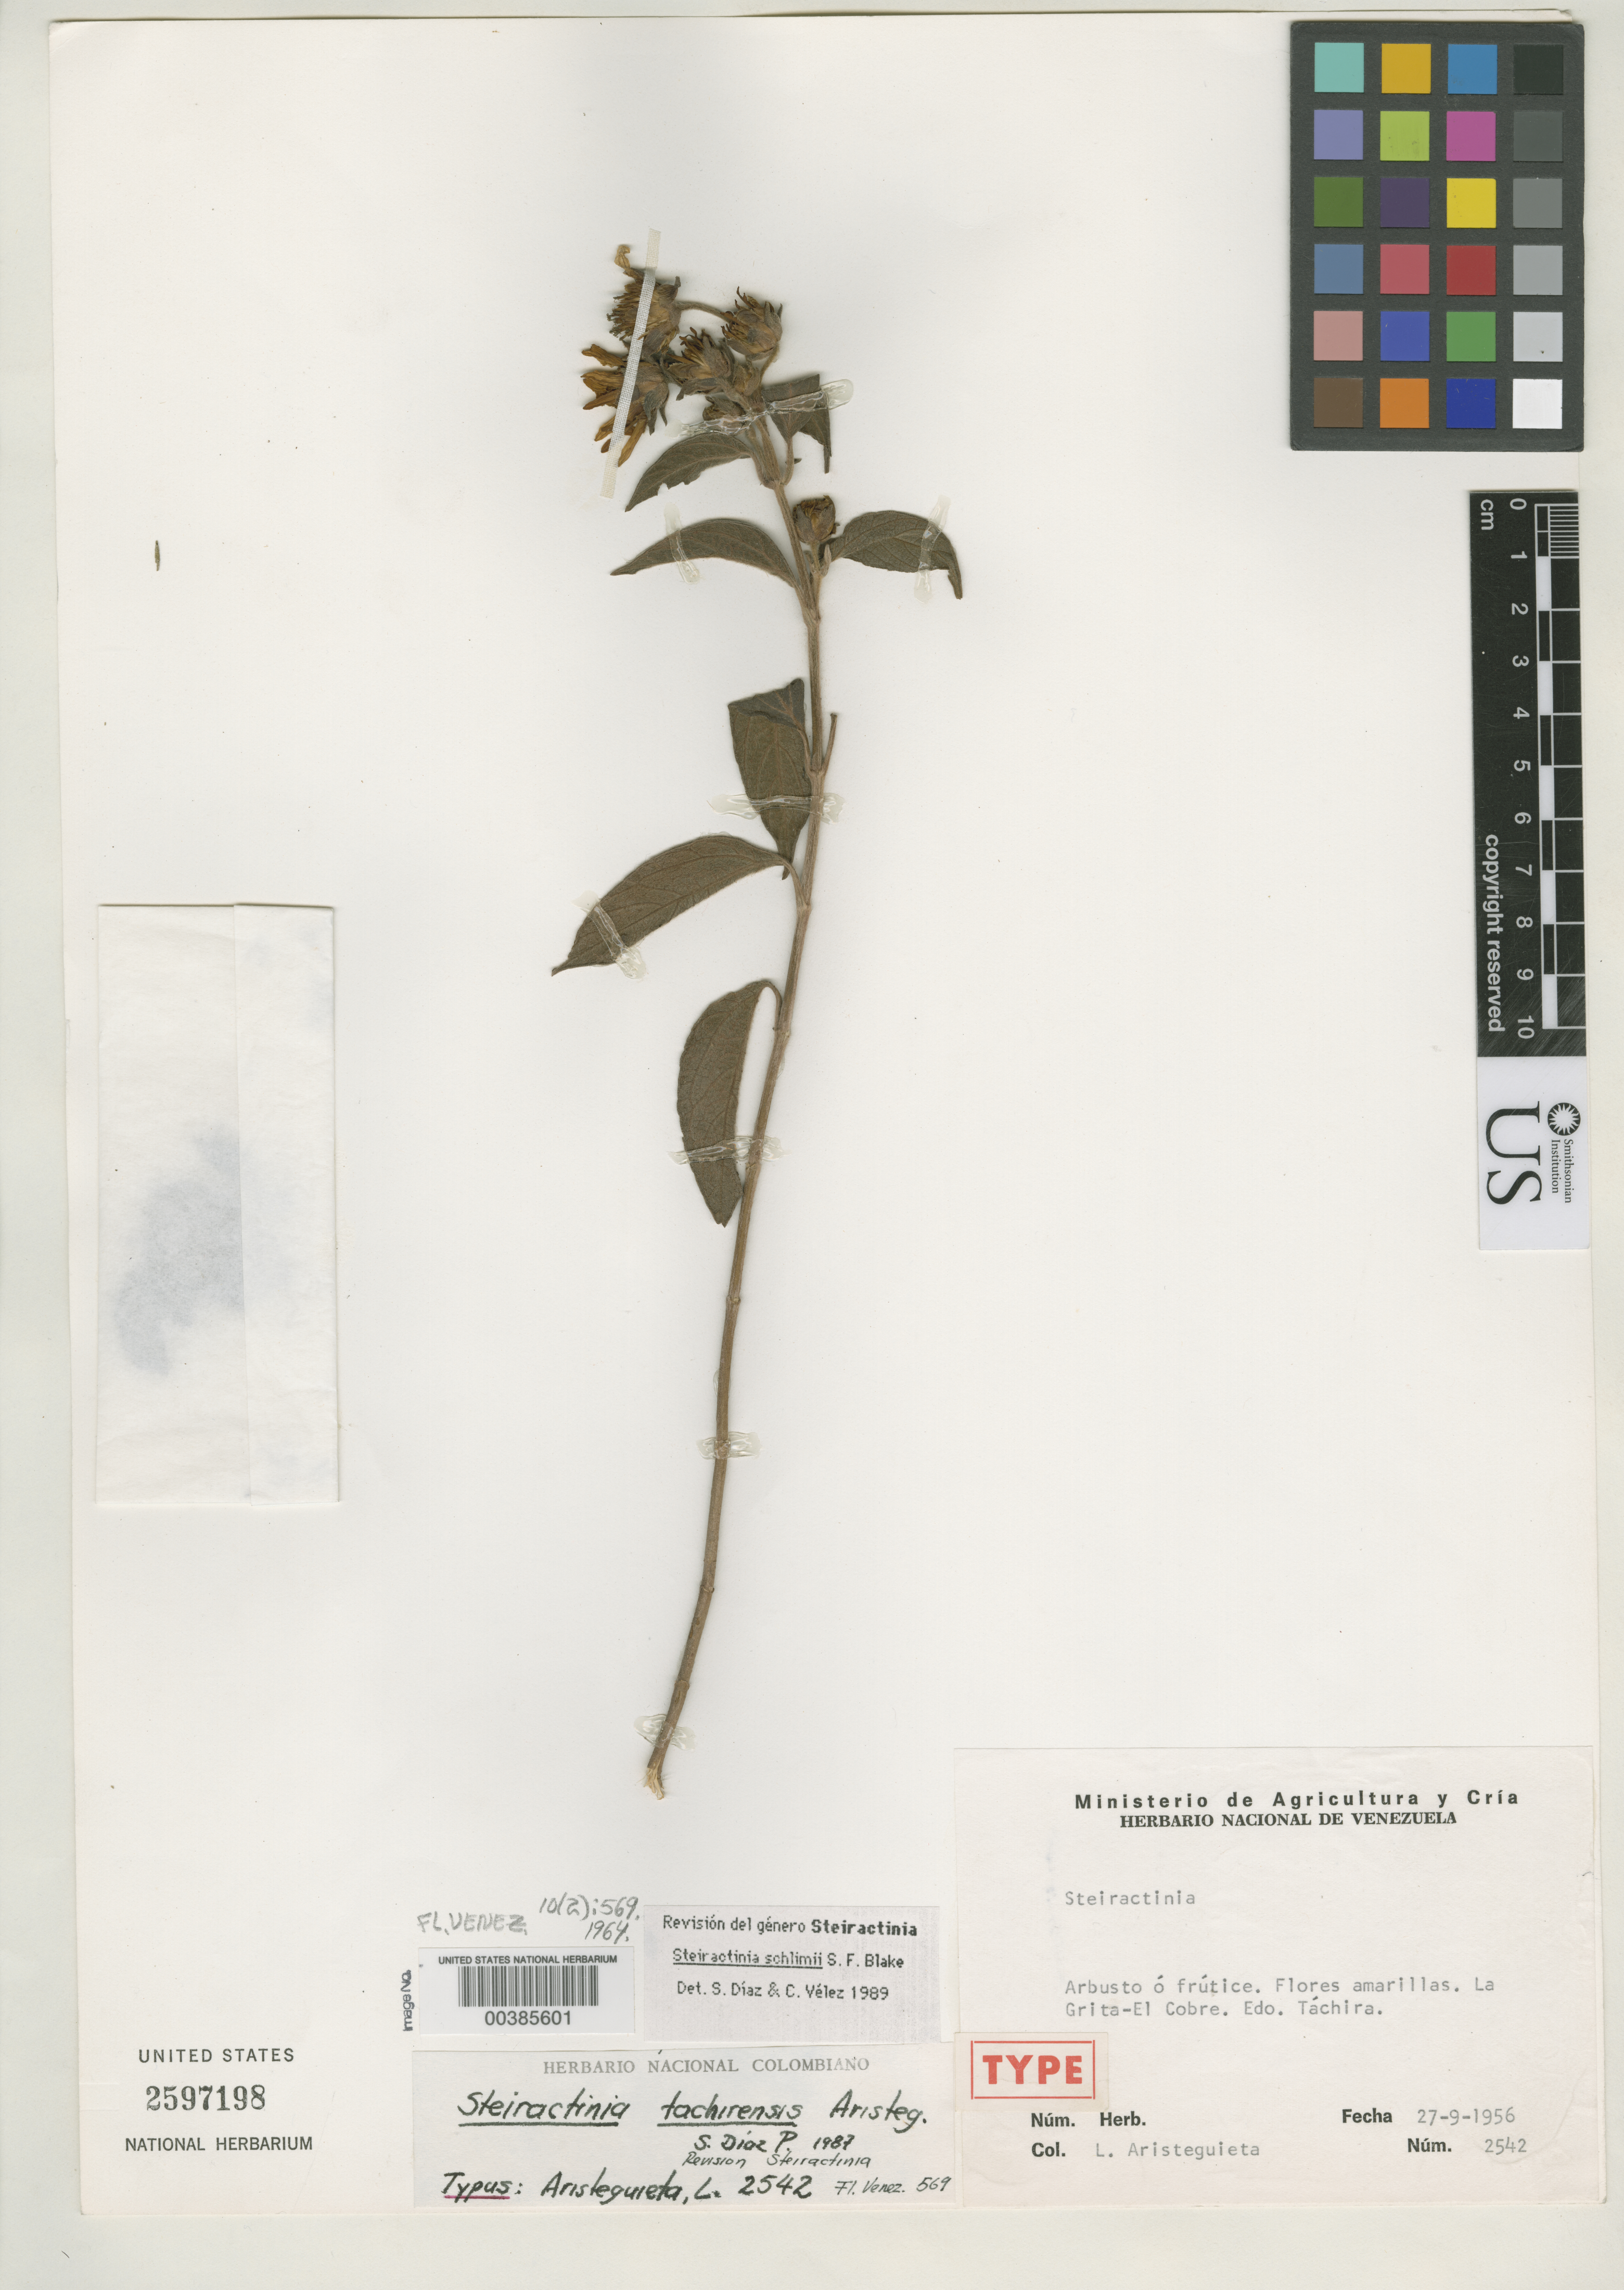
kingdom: Plantae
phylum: Tracheophyta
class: Magnoliopsida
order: Asterales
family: Asteraceae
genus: Steiractinia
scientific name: Steiractinia tachirensis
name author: Aristeg.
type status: Isotype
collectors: L. Aristeguieta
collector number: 2542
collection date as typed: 27 Sep 1956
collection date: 1956-09-27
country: Venezuela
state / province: Tachira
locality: La Grita - El Cobre.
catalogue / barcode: US 2597198